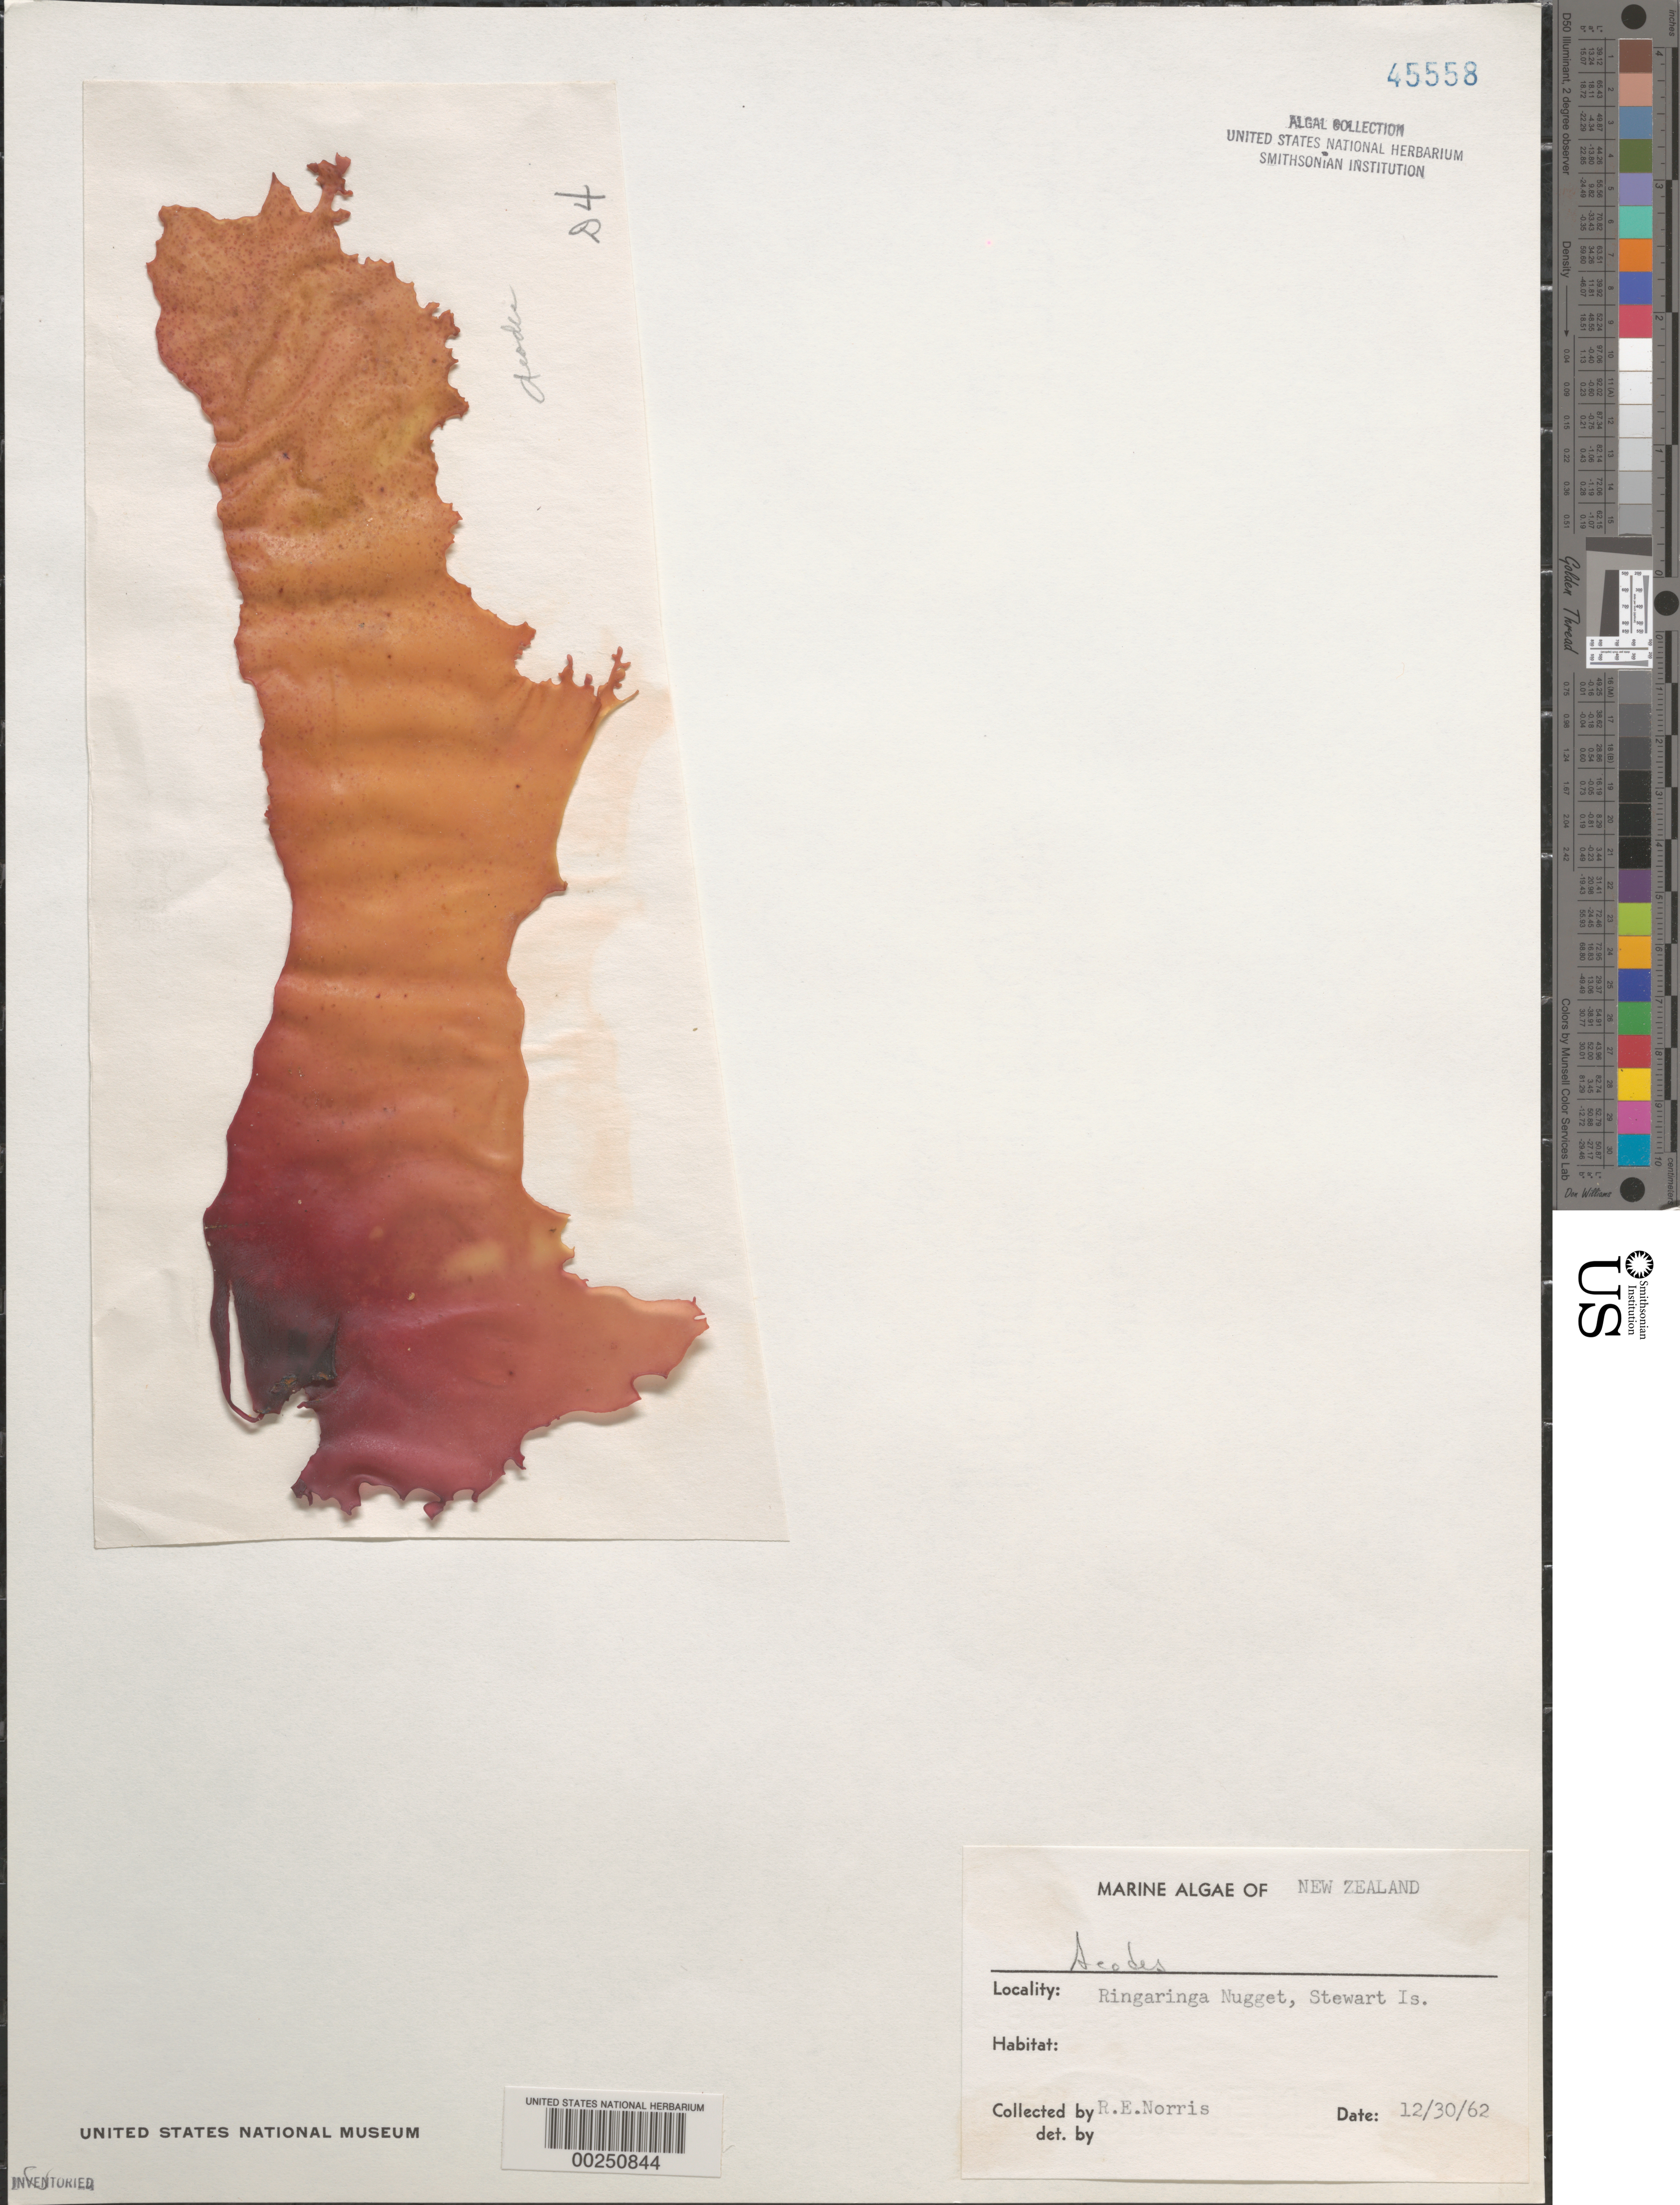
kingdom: Plantae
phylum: Rhodophyta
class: Florideophyceae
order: Halymeniales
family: Halymeniaceae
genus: Aeodes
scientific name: Aeodes sp.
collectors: R. E. Norris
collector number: D4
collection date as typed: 30 Dec 1962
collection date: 1962-12-30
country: New Zealand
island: Stewart Island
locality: Ringaringa Nugget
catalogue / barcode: US 45558